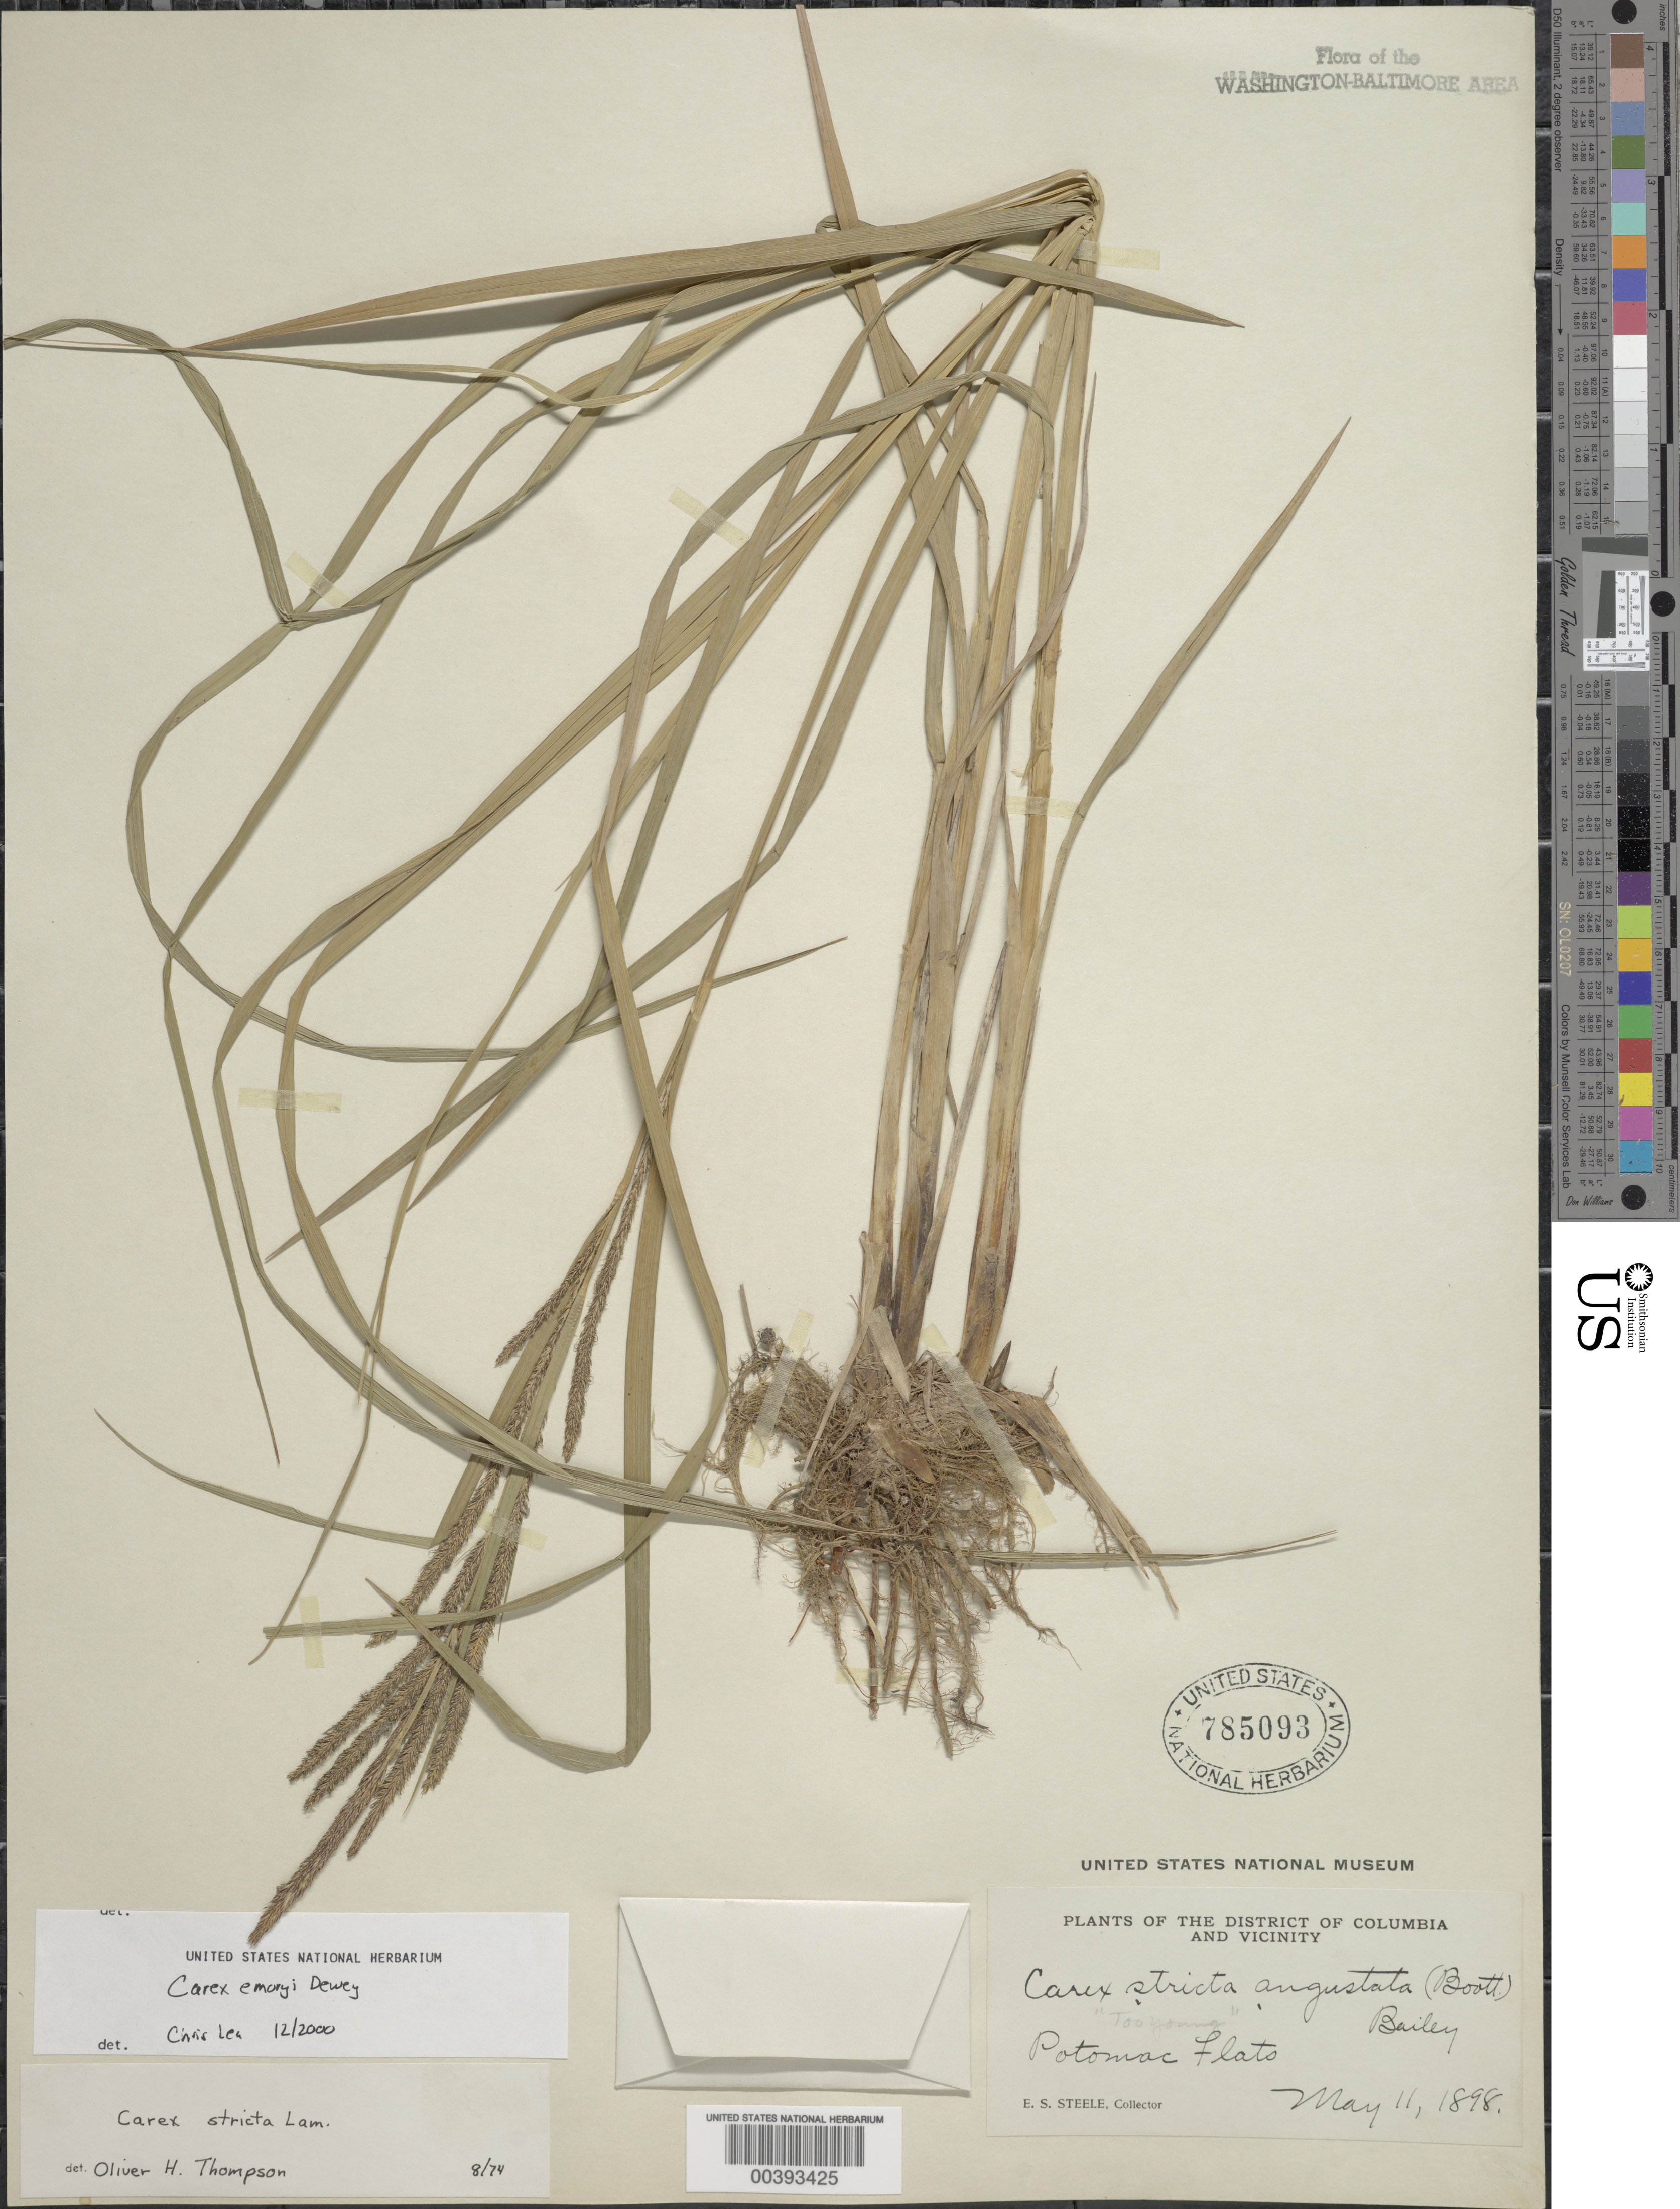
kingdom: Plantae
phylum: Tracheophyta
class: Liliopsida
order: Poales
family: Cyperaceae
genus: Carex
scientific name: Carex emoryi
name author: Dewey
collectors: E. Steele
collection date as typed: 11 May 1898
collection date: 1898-05-11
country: United States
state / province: District of Columbia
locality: Potomac flats C. & O. Canal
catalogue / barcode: US 785093